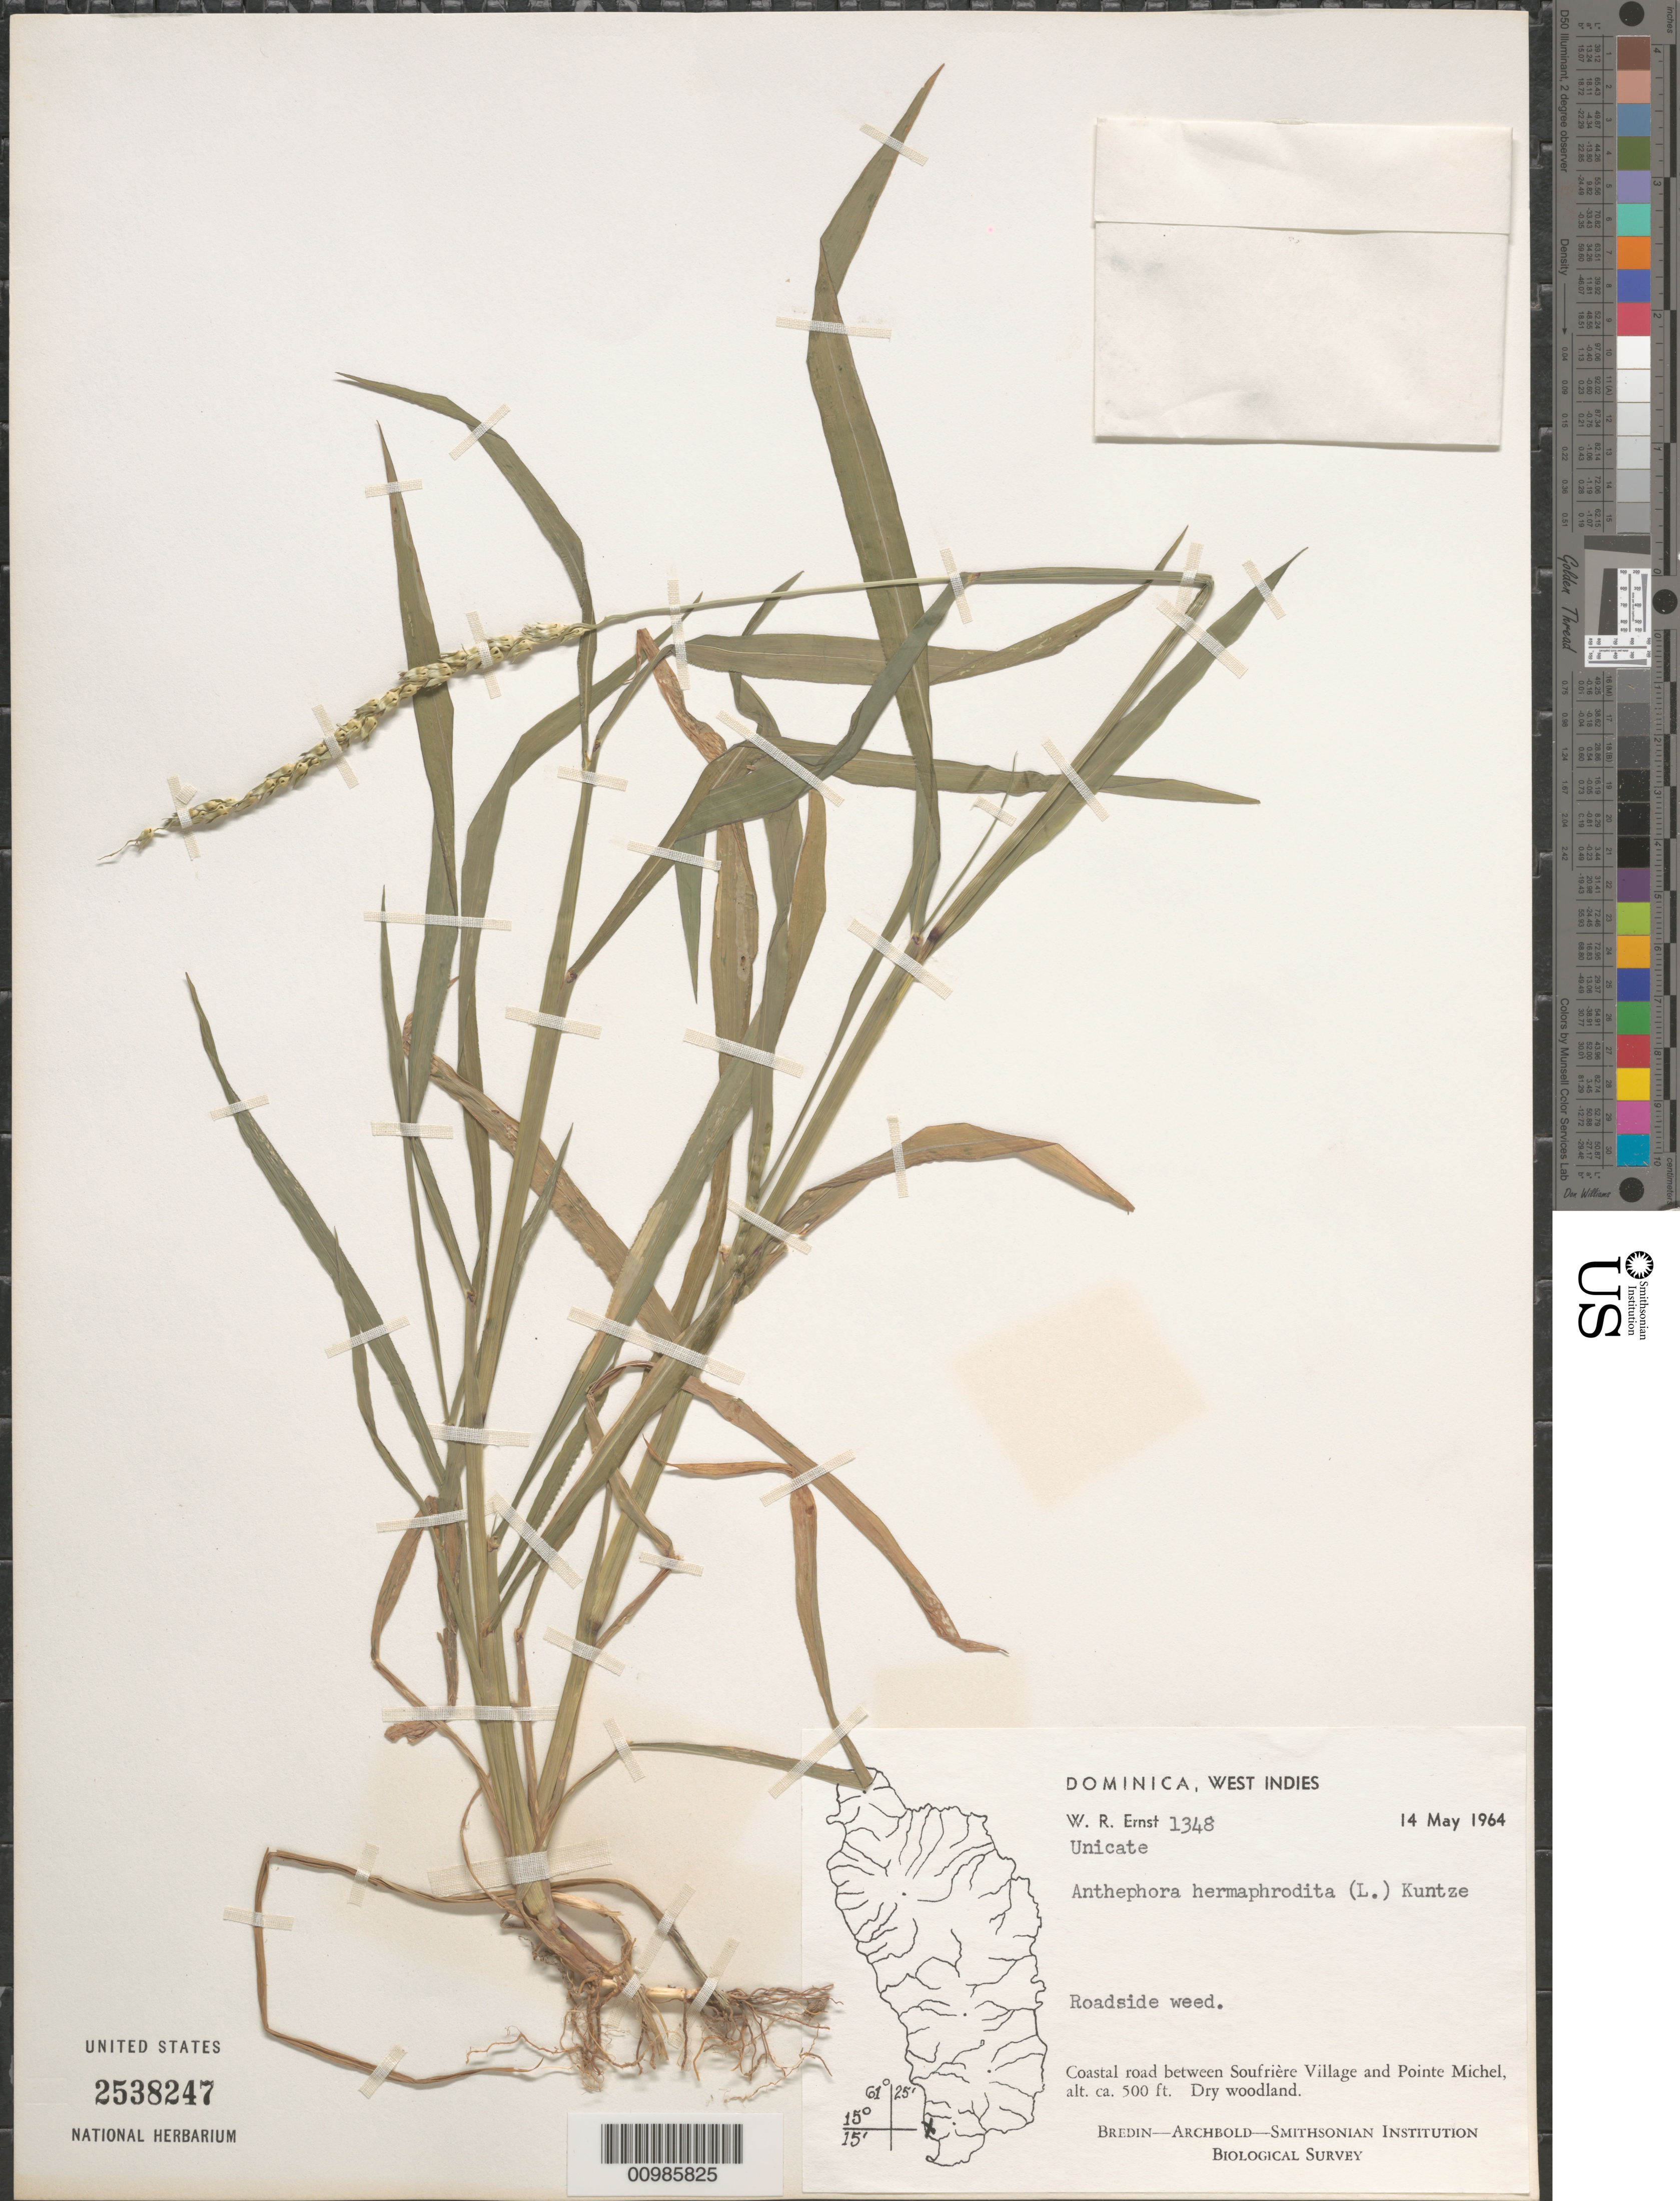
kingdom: Plantae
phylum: Tracheophyta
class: Liliopsida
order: Poales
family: Poaceae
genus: Anthephora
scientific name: Anthephora hermaphrodita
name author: (L.) Kuntze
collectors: W. R. Ernst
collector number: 1348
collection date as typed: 14 May 1964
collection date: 1964-05-14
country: Dominica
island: Dominica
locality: between Soufriere Village and Pointe Michel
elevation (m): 152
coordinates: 0 N, 0 E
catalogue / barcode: US 2538247